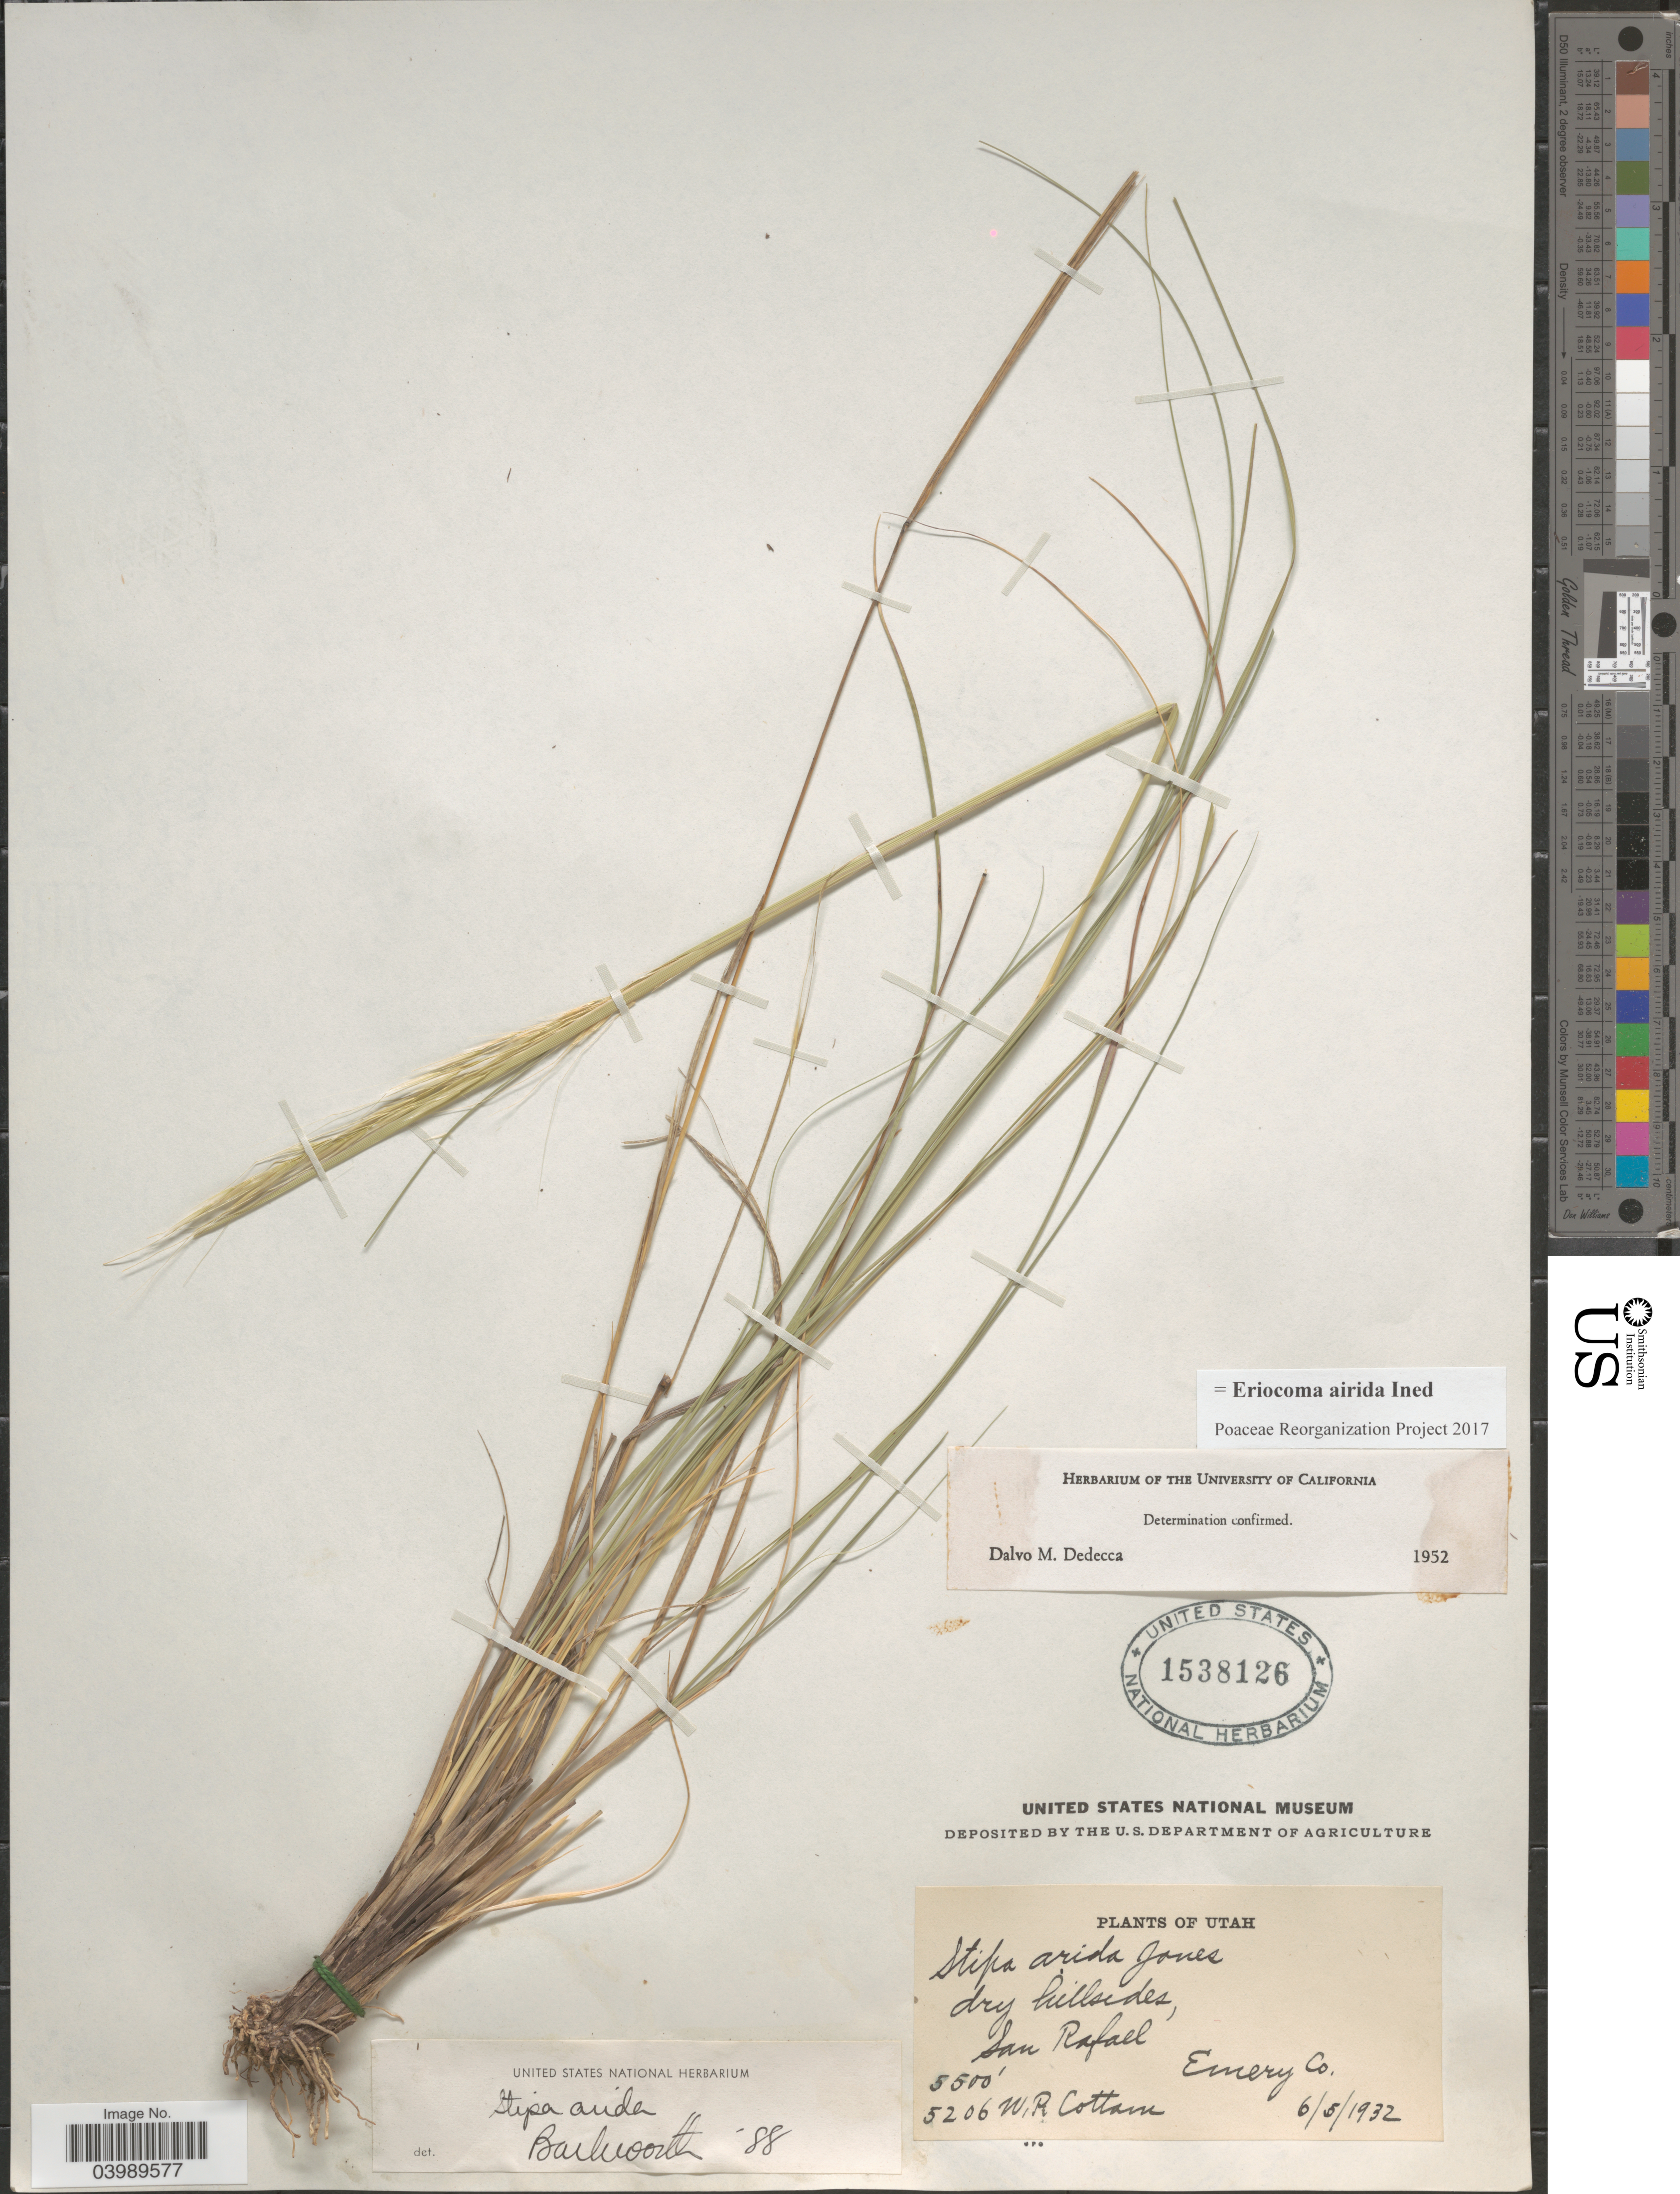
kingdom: Plantae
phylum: Tracheophyta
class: Liliopsida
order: Poales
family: Poaceae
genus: Eriocoma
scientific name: Eriocoma arida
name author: (M.E. Jones) Romasch.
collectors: W. Cottam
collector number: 5206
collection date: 1932-06-05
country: United States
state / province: Utah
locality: San Rafael, Emery Co.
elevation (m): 1676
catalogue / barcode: US 1538126